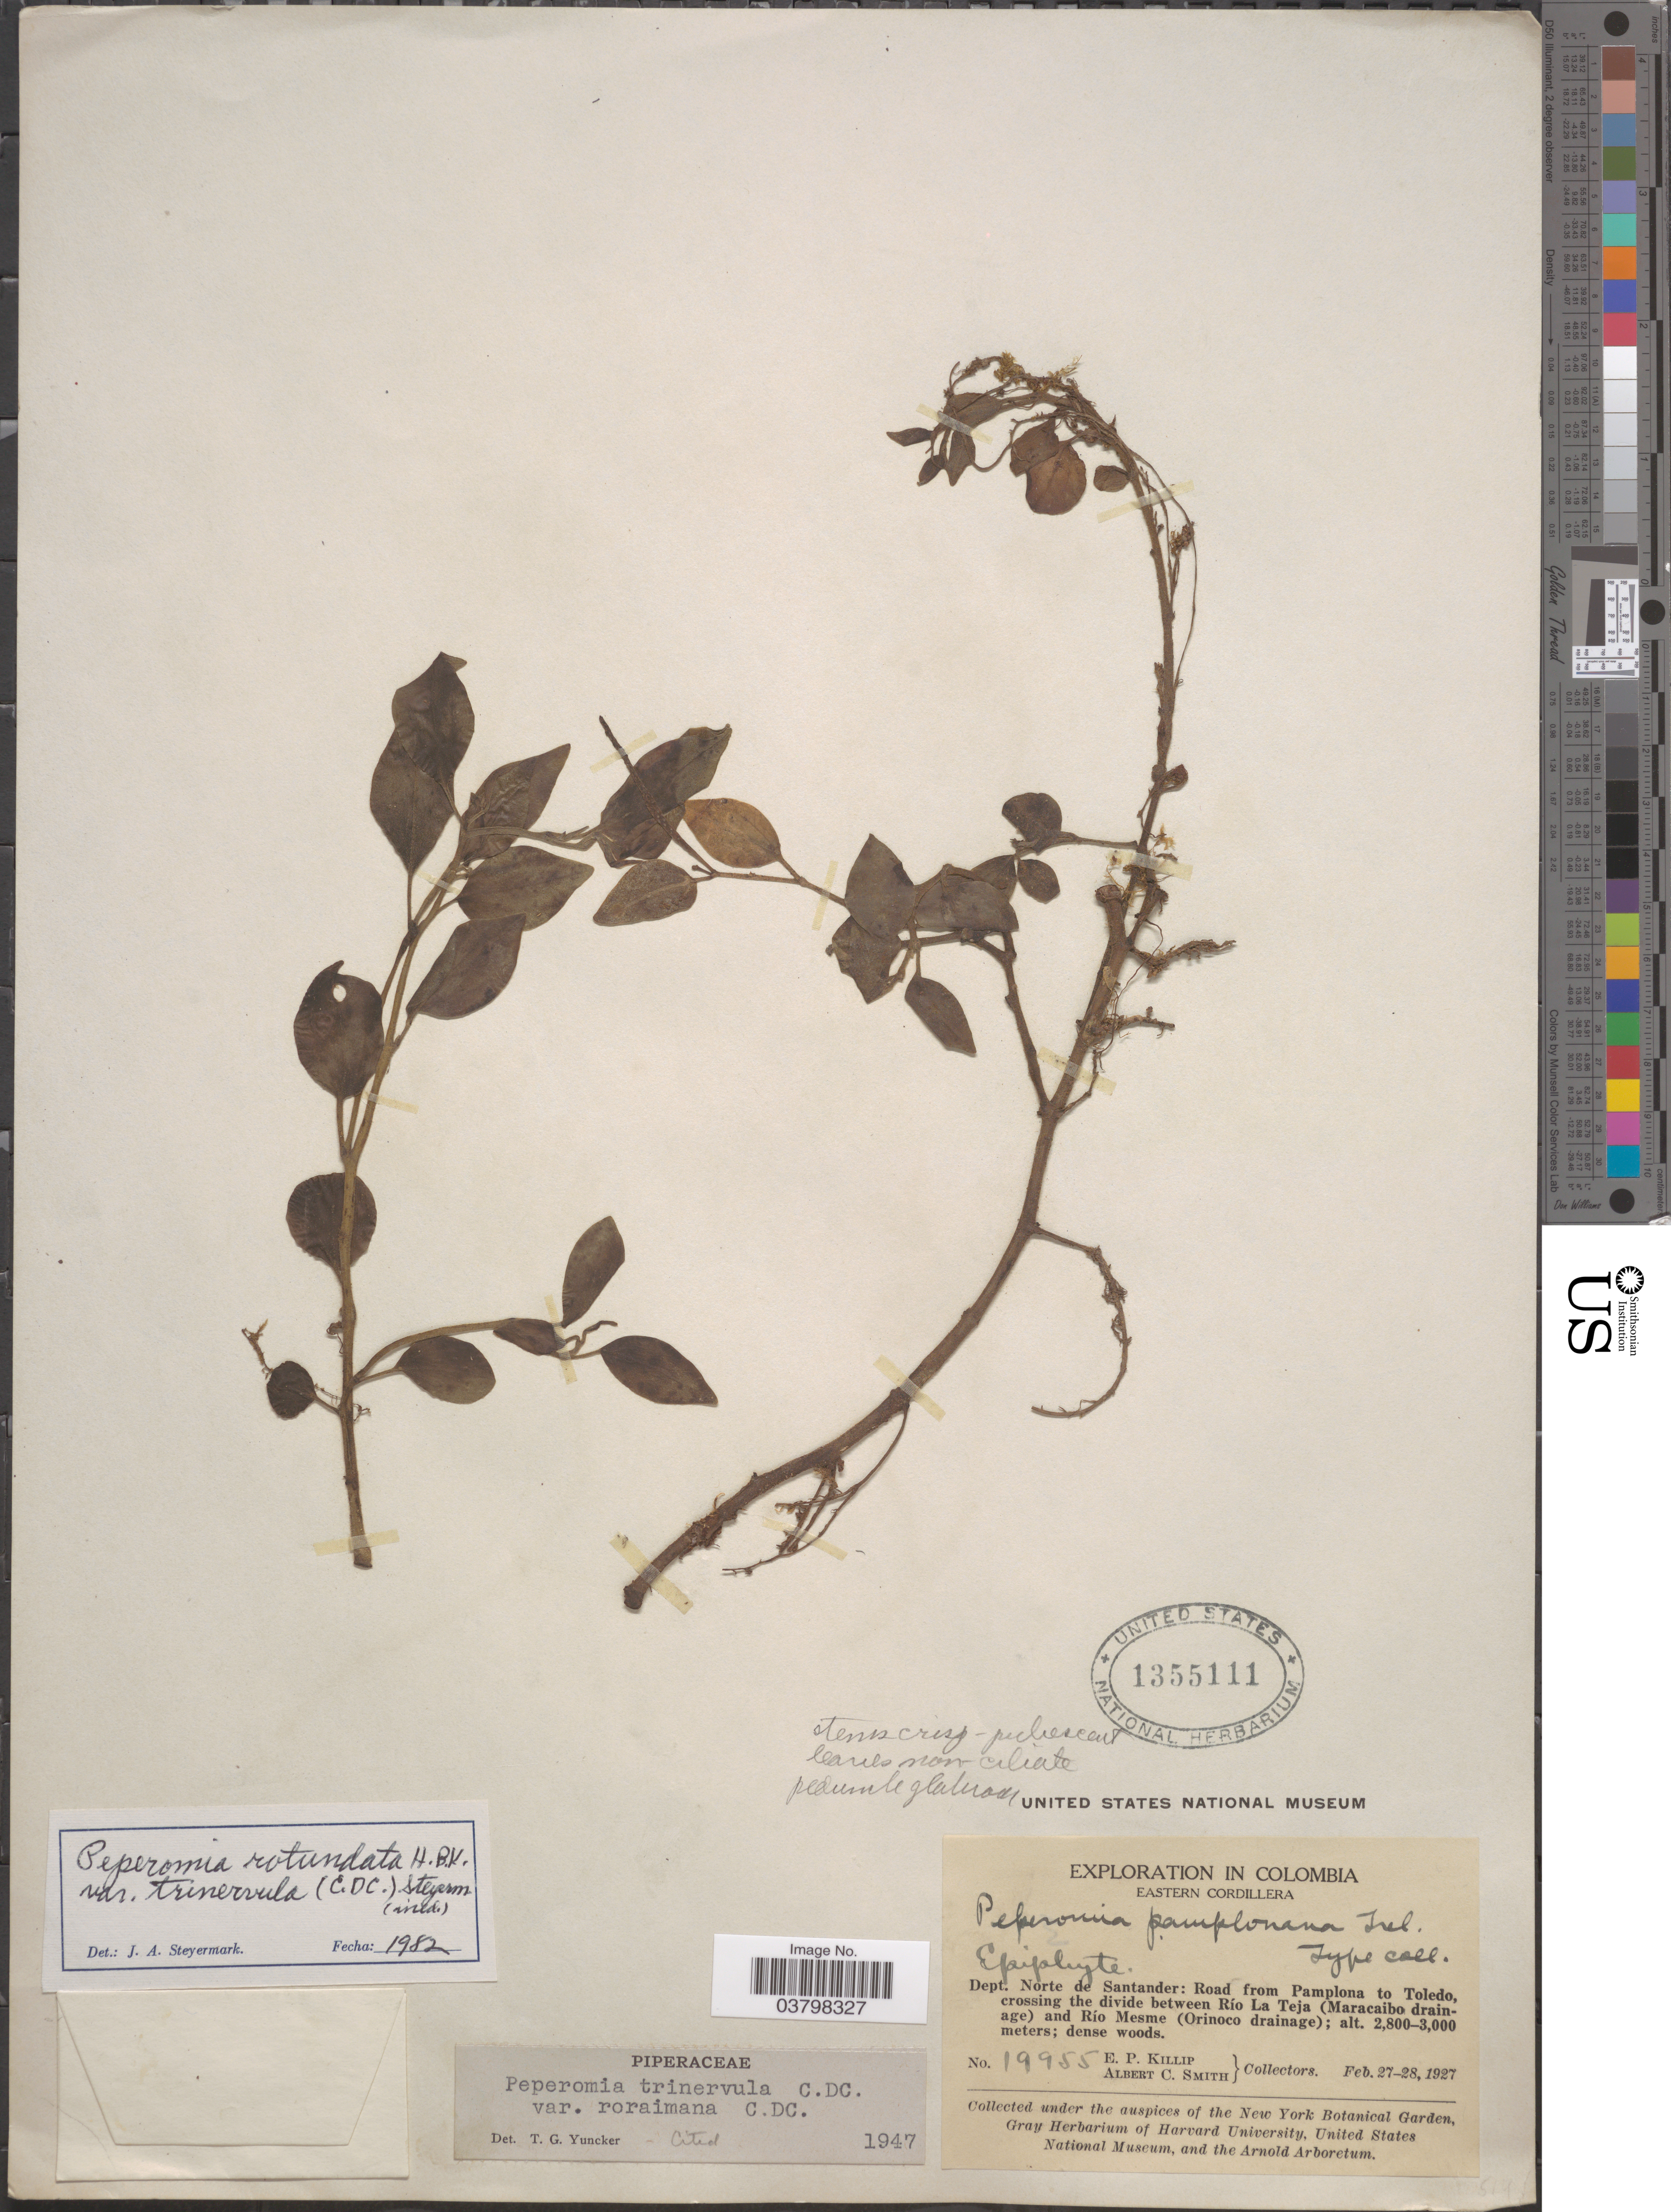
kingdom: Plantae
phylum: Tracheophyta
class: Magnoliopsida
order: Piperales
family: Piperaceae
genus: Peperomia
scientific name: Peperomia rotundata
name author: Kunth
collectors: E. P. Killip & A. C. Smith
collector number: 19955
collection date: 1927-02-27/1927-02-28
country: Colombia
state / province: Norte de Santander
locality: Eastern Cordillera. Dept. Norte de Santander: Road from Pamplona to Toledo, crossing the divide between Río La Teja (Maracaibo drainage) and Río Mesme (Orinoco drainage).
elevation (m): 2800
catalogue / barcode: US 1355111